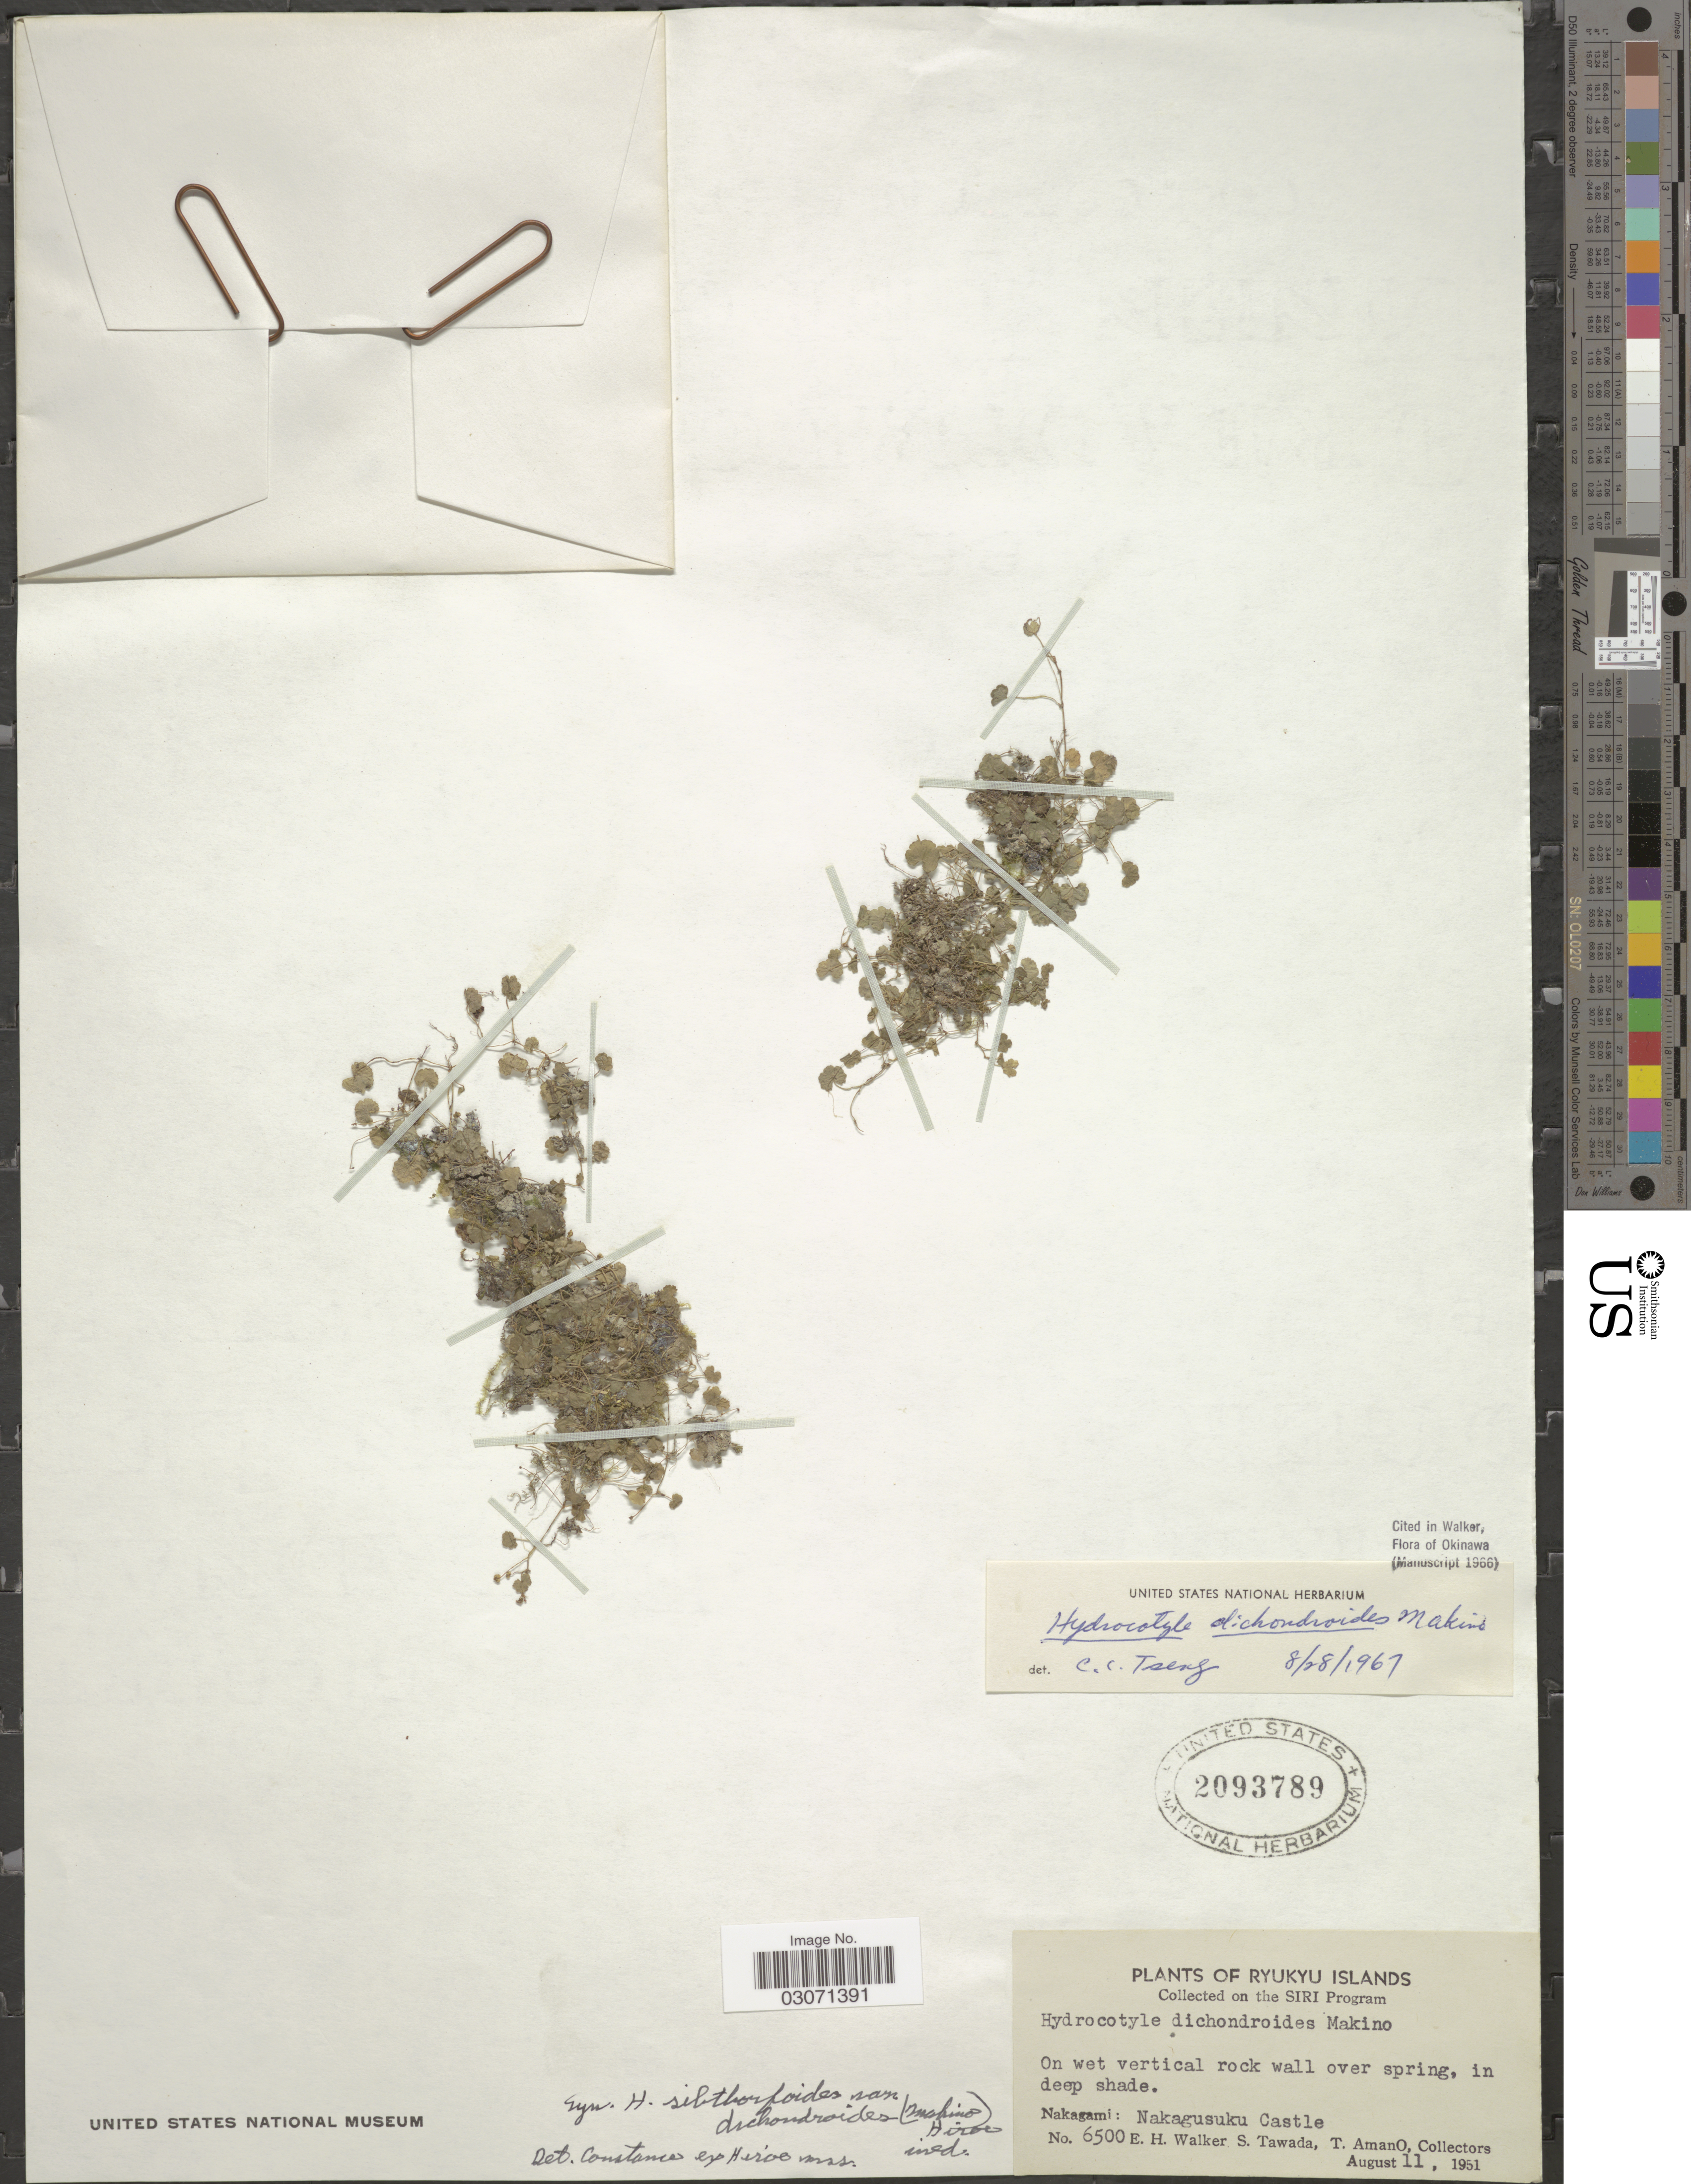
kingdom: Plantae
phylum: Tracheophyta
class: Magnoliopsida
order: Apiales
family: Araliaceae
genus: Hydrocotyle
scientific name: Hydrocotyle dichondroides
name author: Makino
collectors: E. H. Walker, S. Tawada & T. Amano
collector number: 6500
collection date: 1951-08-11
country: Japan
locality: Ryukyu Islands. Nakagami: Nakagusuku Castle.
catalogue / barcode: US 2093789